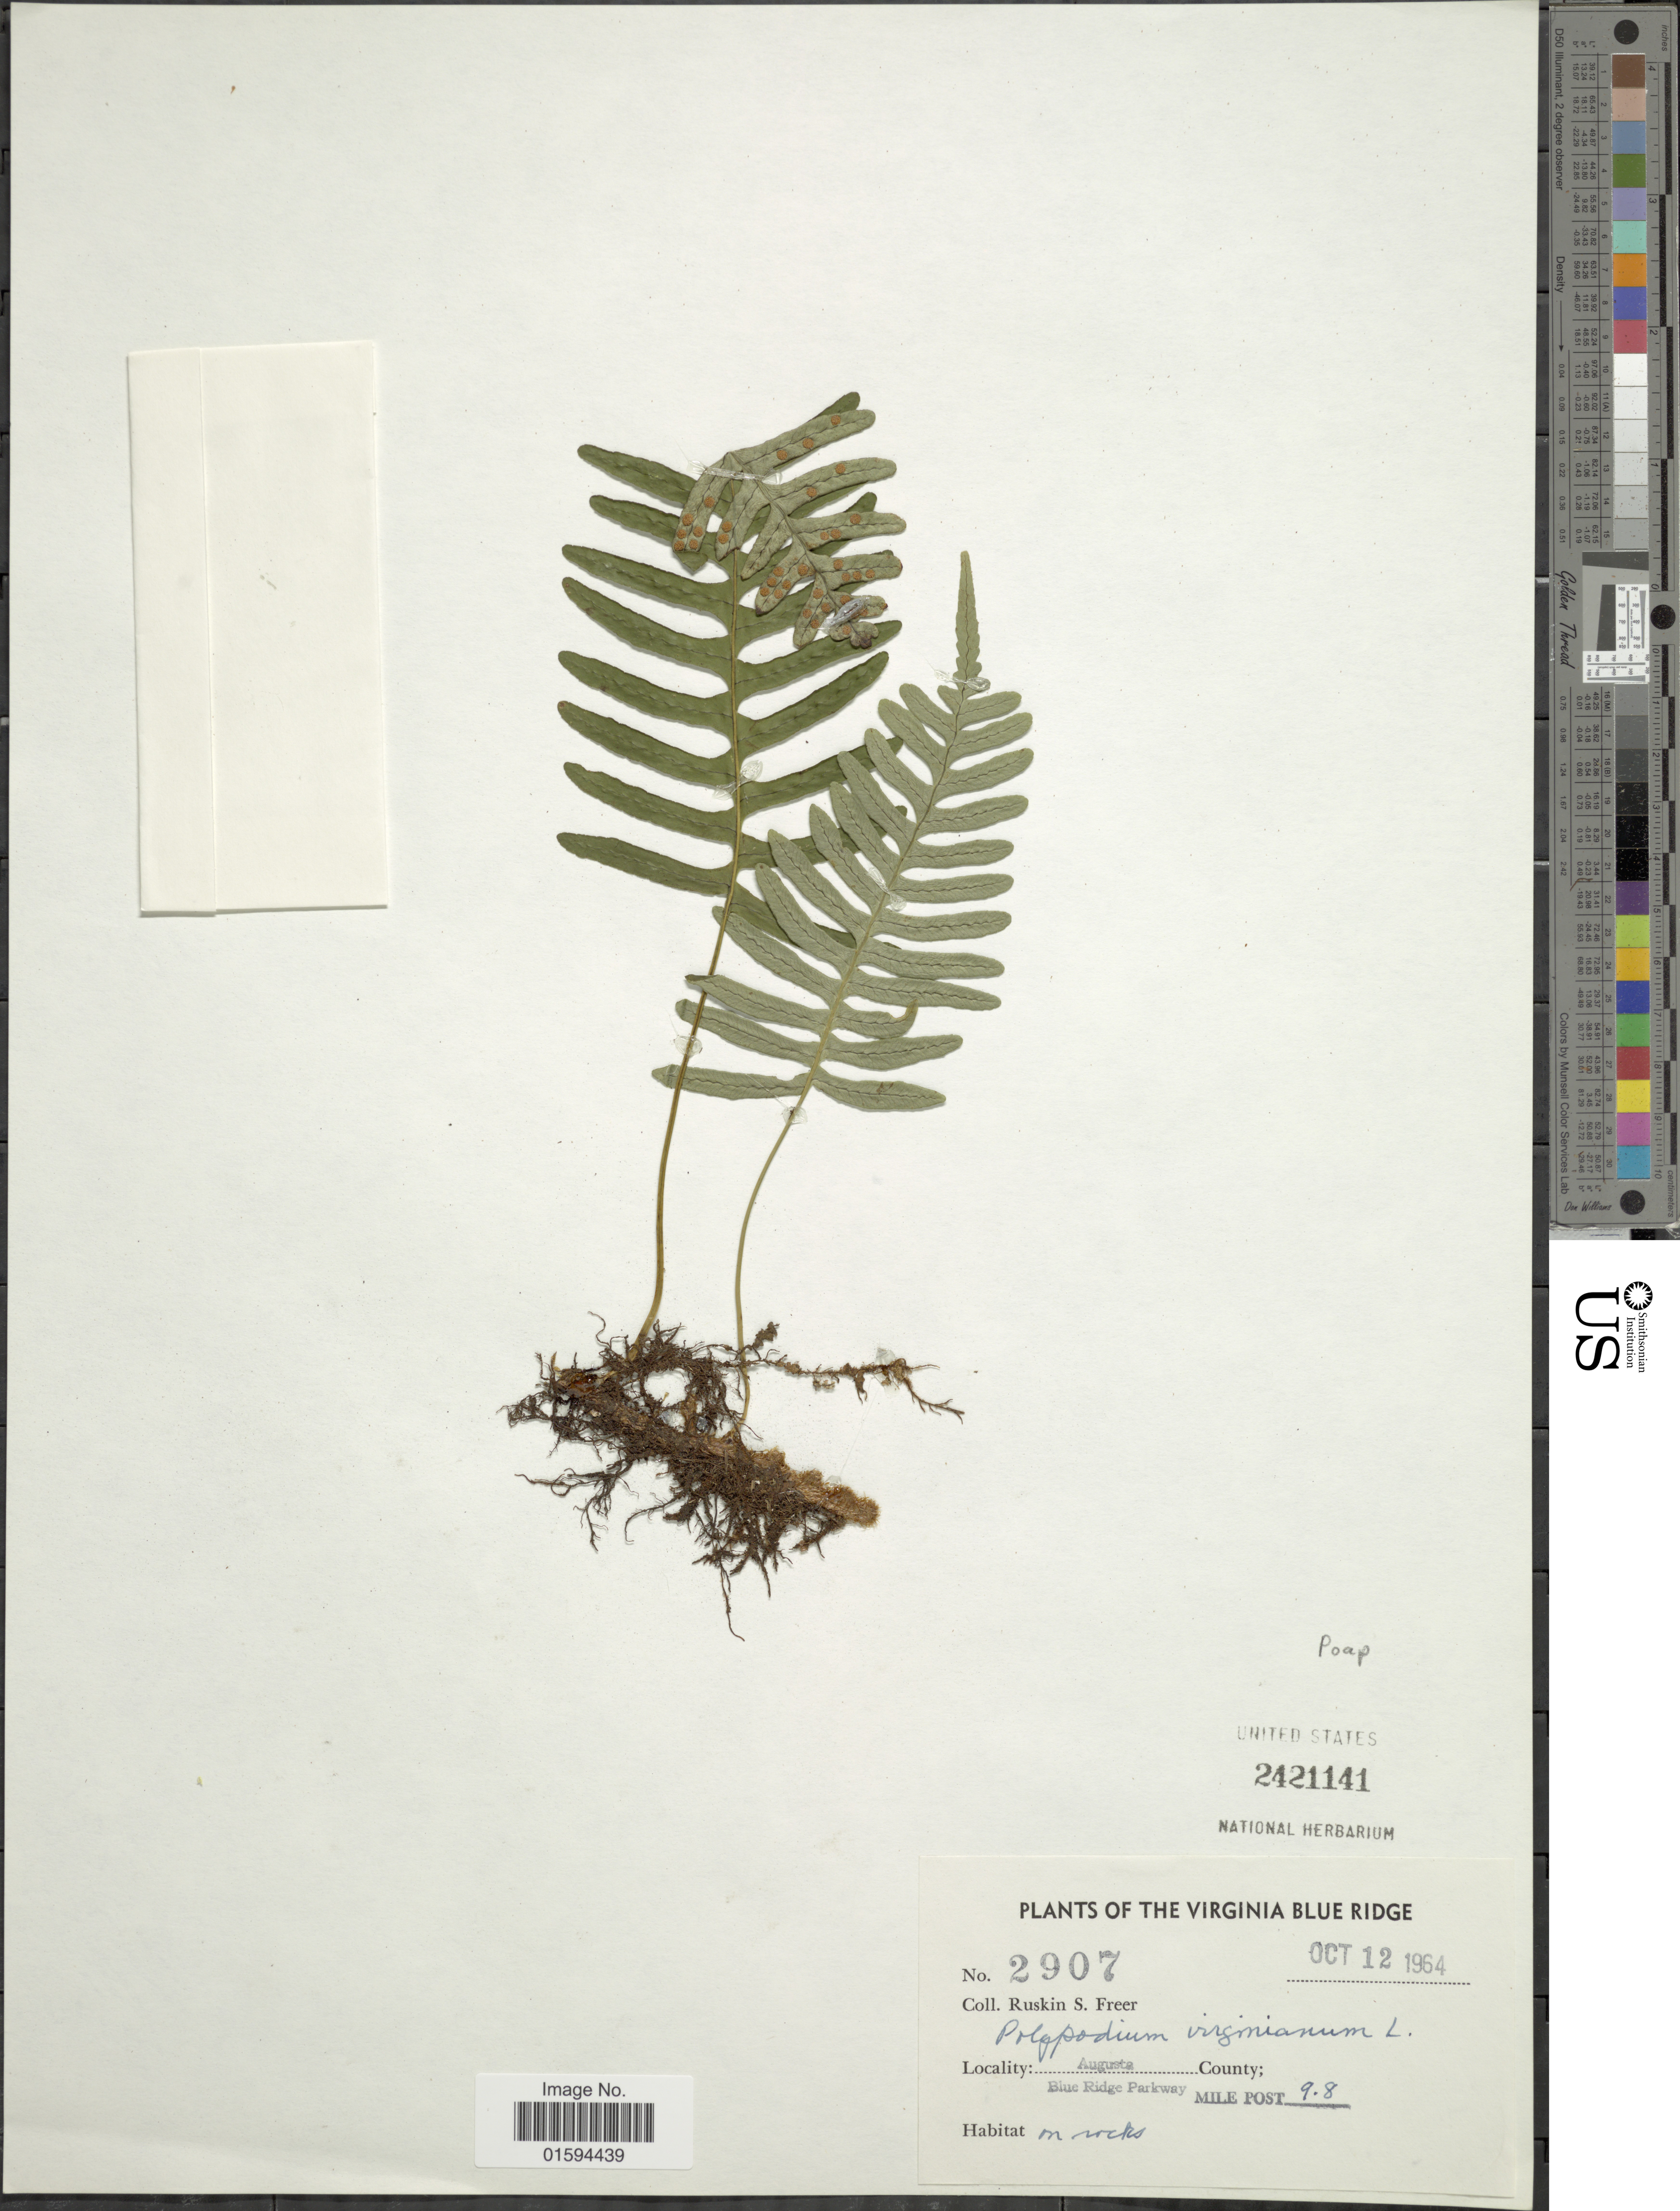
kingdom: Plantae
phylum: Tracheophyta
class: Polypodiopsida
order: Polypodiales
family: Polypodiaceae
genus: Polypodium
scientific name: Polypodium appalachianum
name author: Haufler & Windham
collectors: R. Freer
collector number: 2907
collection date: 1964-10-12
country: United States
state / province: Virginia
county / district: Augusta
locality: Virginia Blue Ridge, Augusta County, Blue Ridge Parkway, Mile Post 9.8.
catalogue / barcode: US 2421141